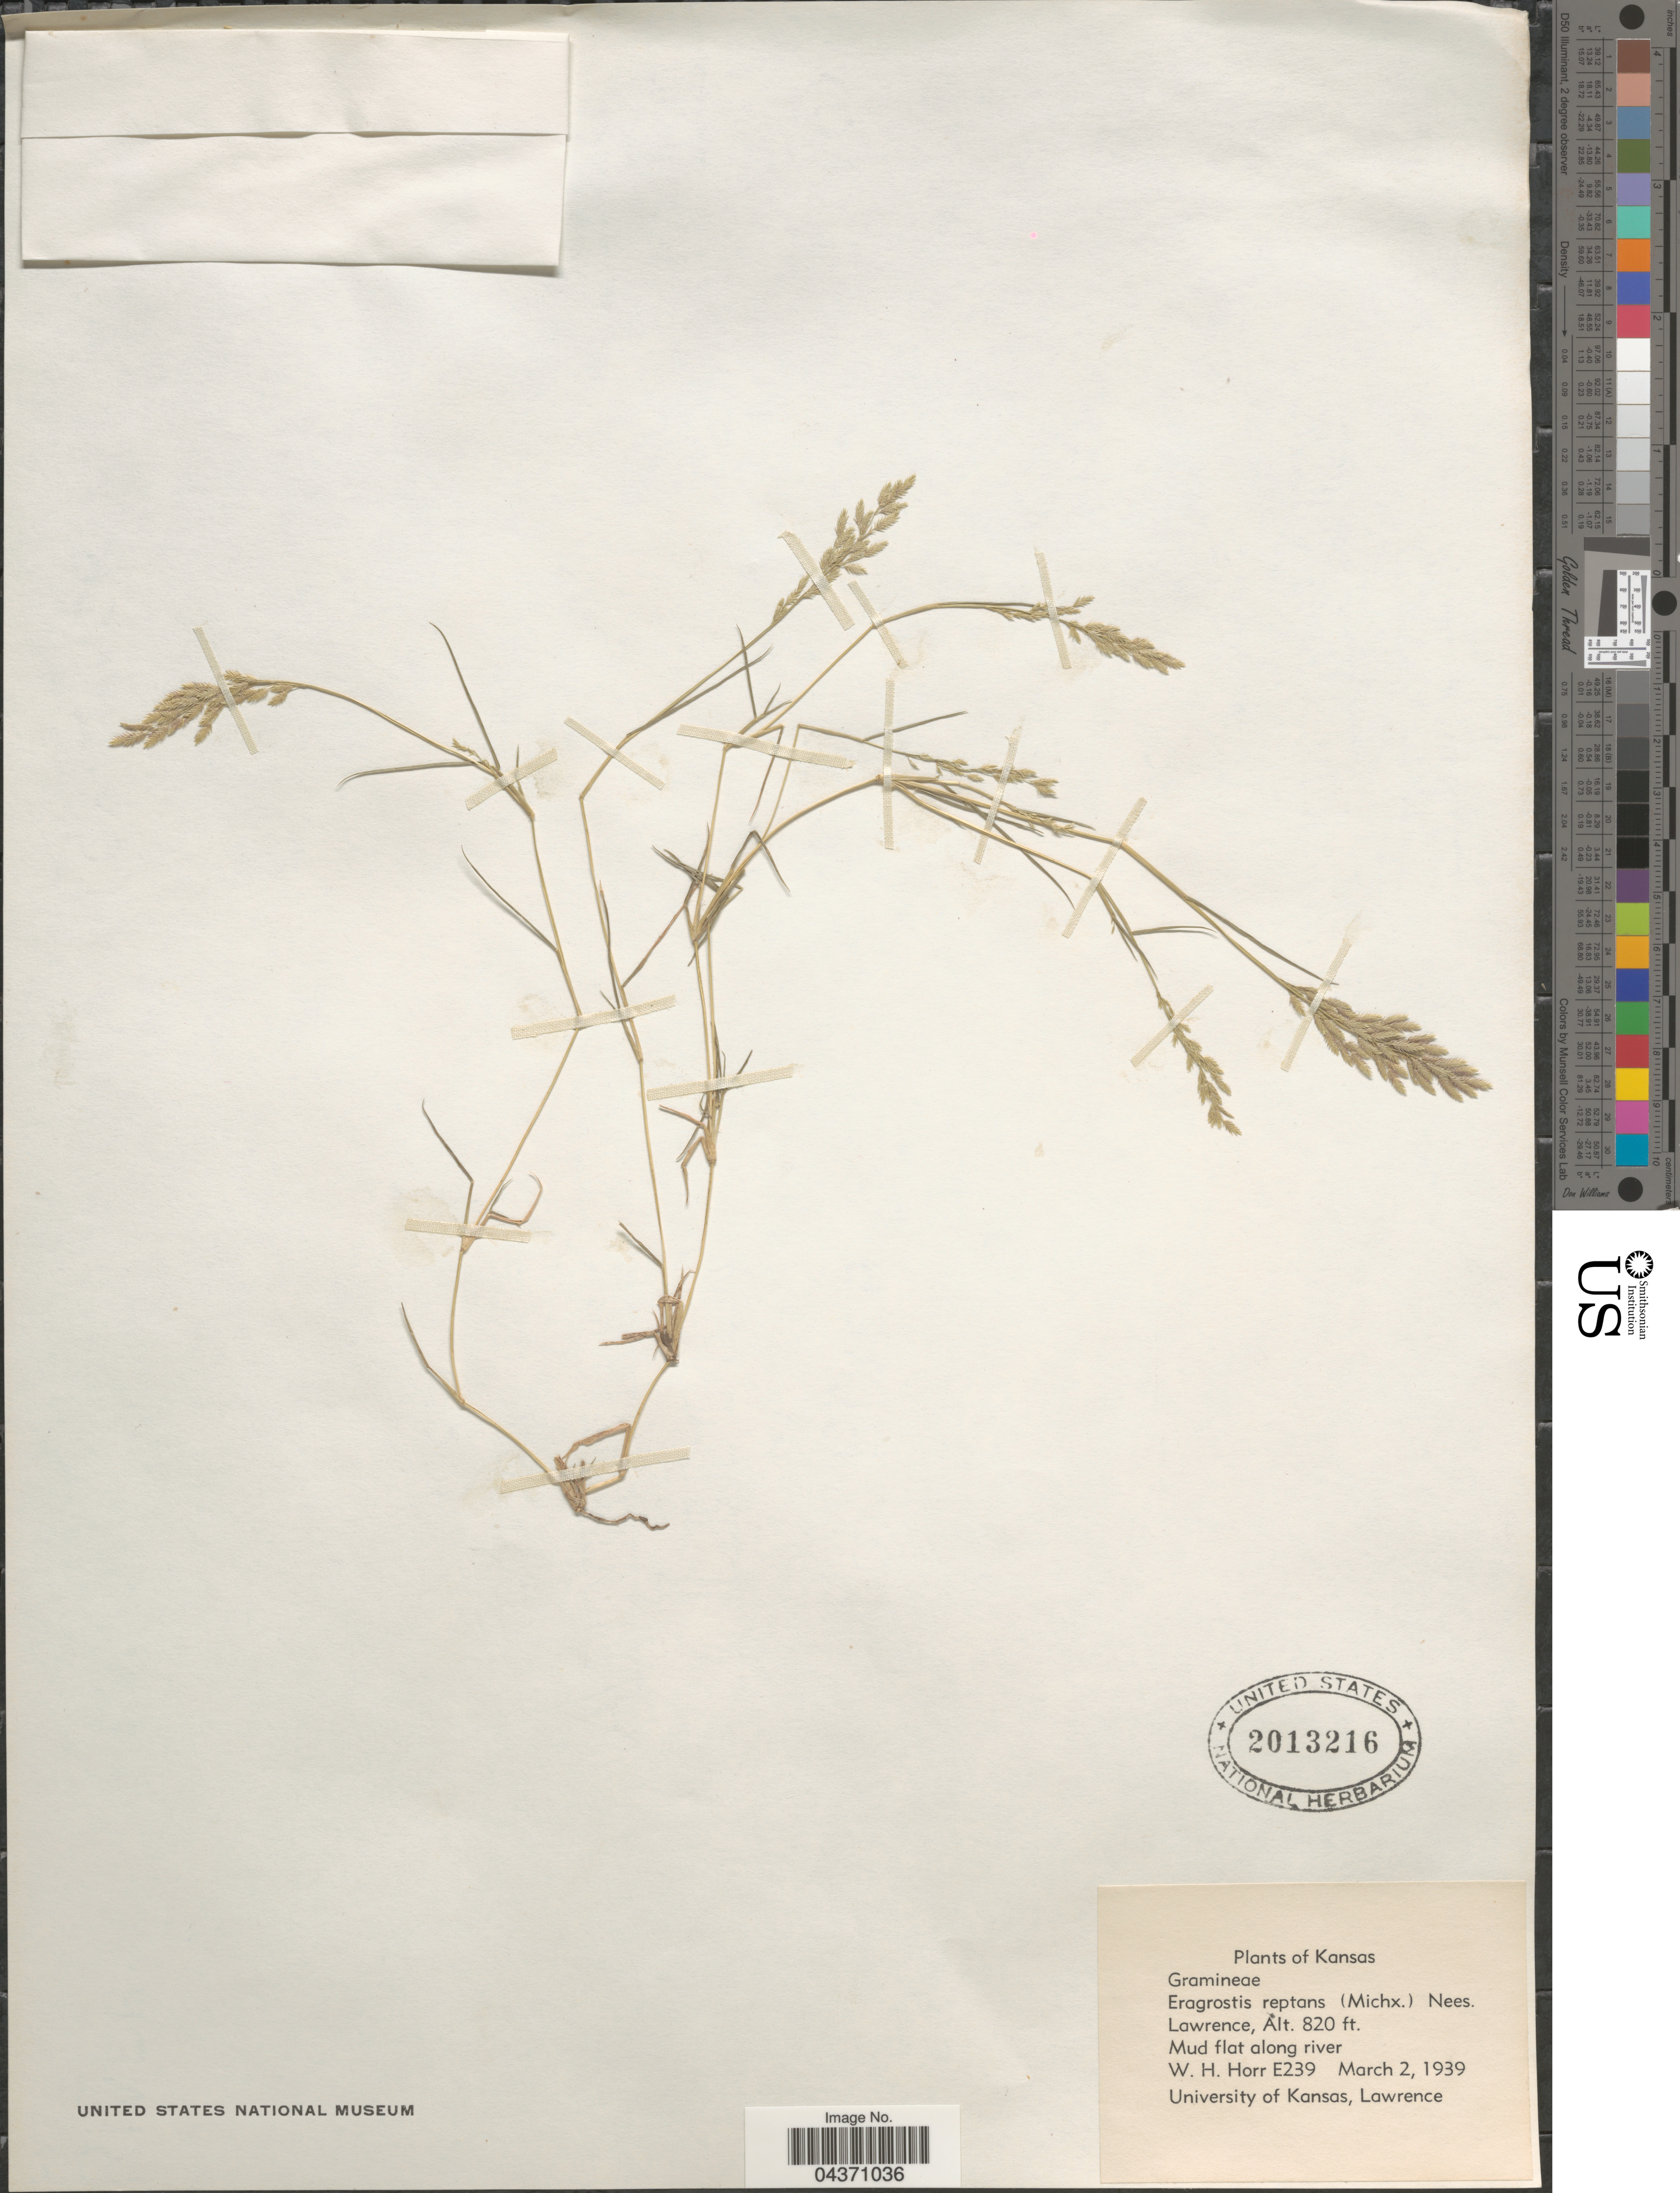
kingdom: Plantae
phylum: Tracheophyta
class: Liliopsida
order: Poales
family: Poaceae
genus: Eragrostis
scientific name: Eragrostis reptans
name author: (Michx.) Nees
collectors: W. H. Horr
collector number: E239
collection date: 1939-03-02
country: United States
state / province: Kansas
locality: Lawrence. Mud flat along river.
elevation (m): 250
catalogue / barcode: US 2013216